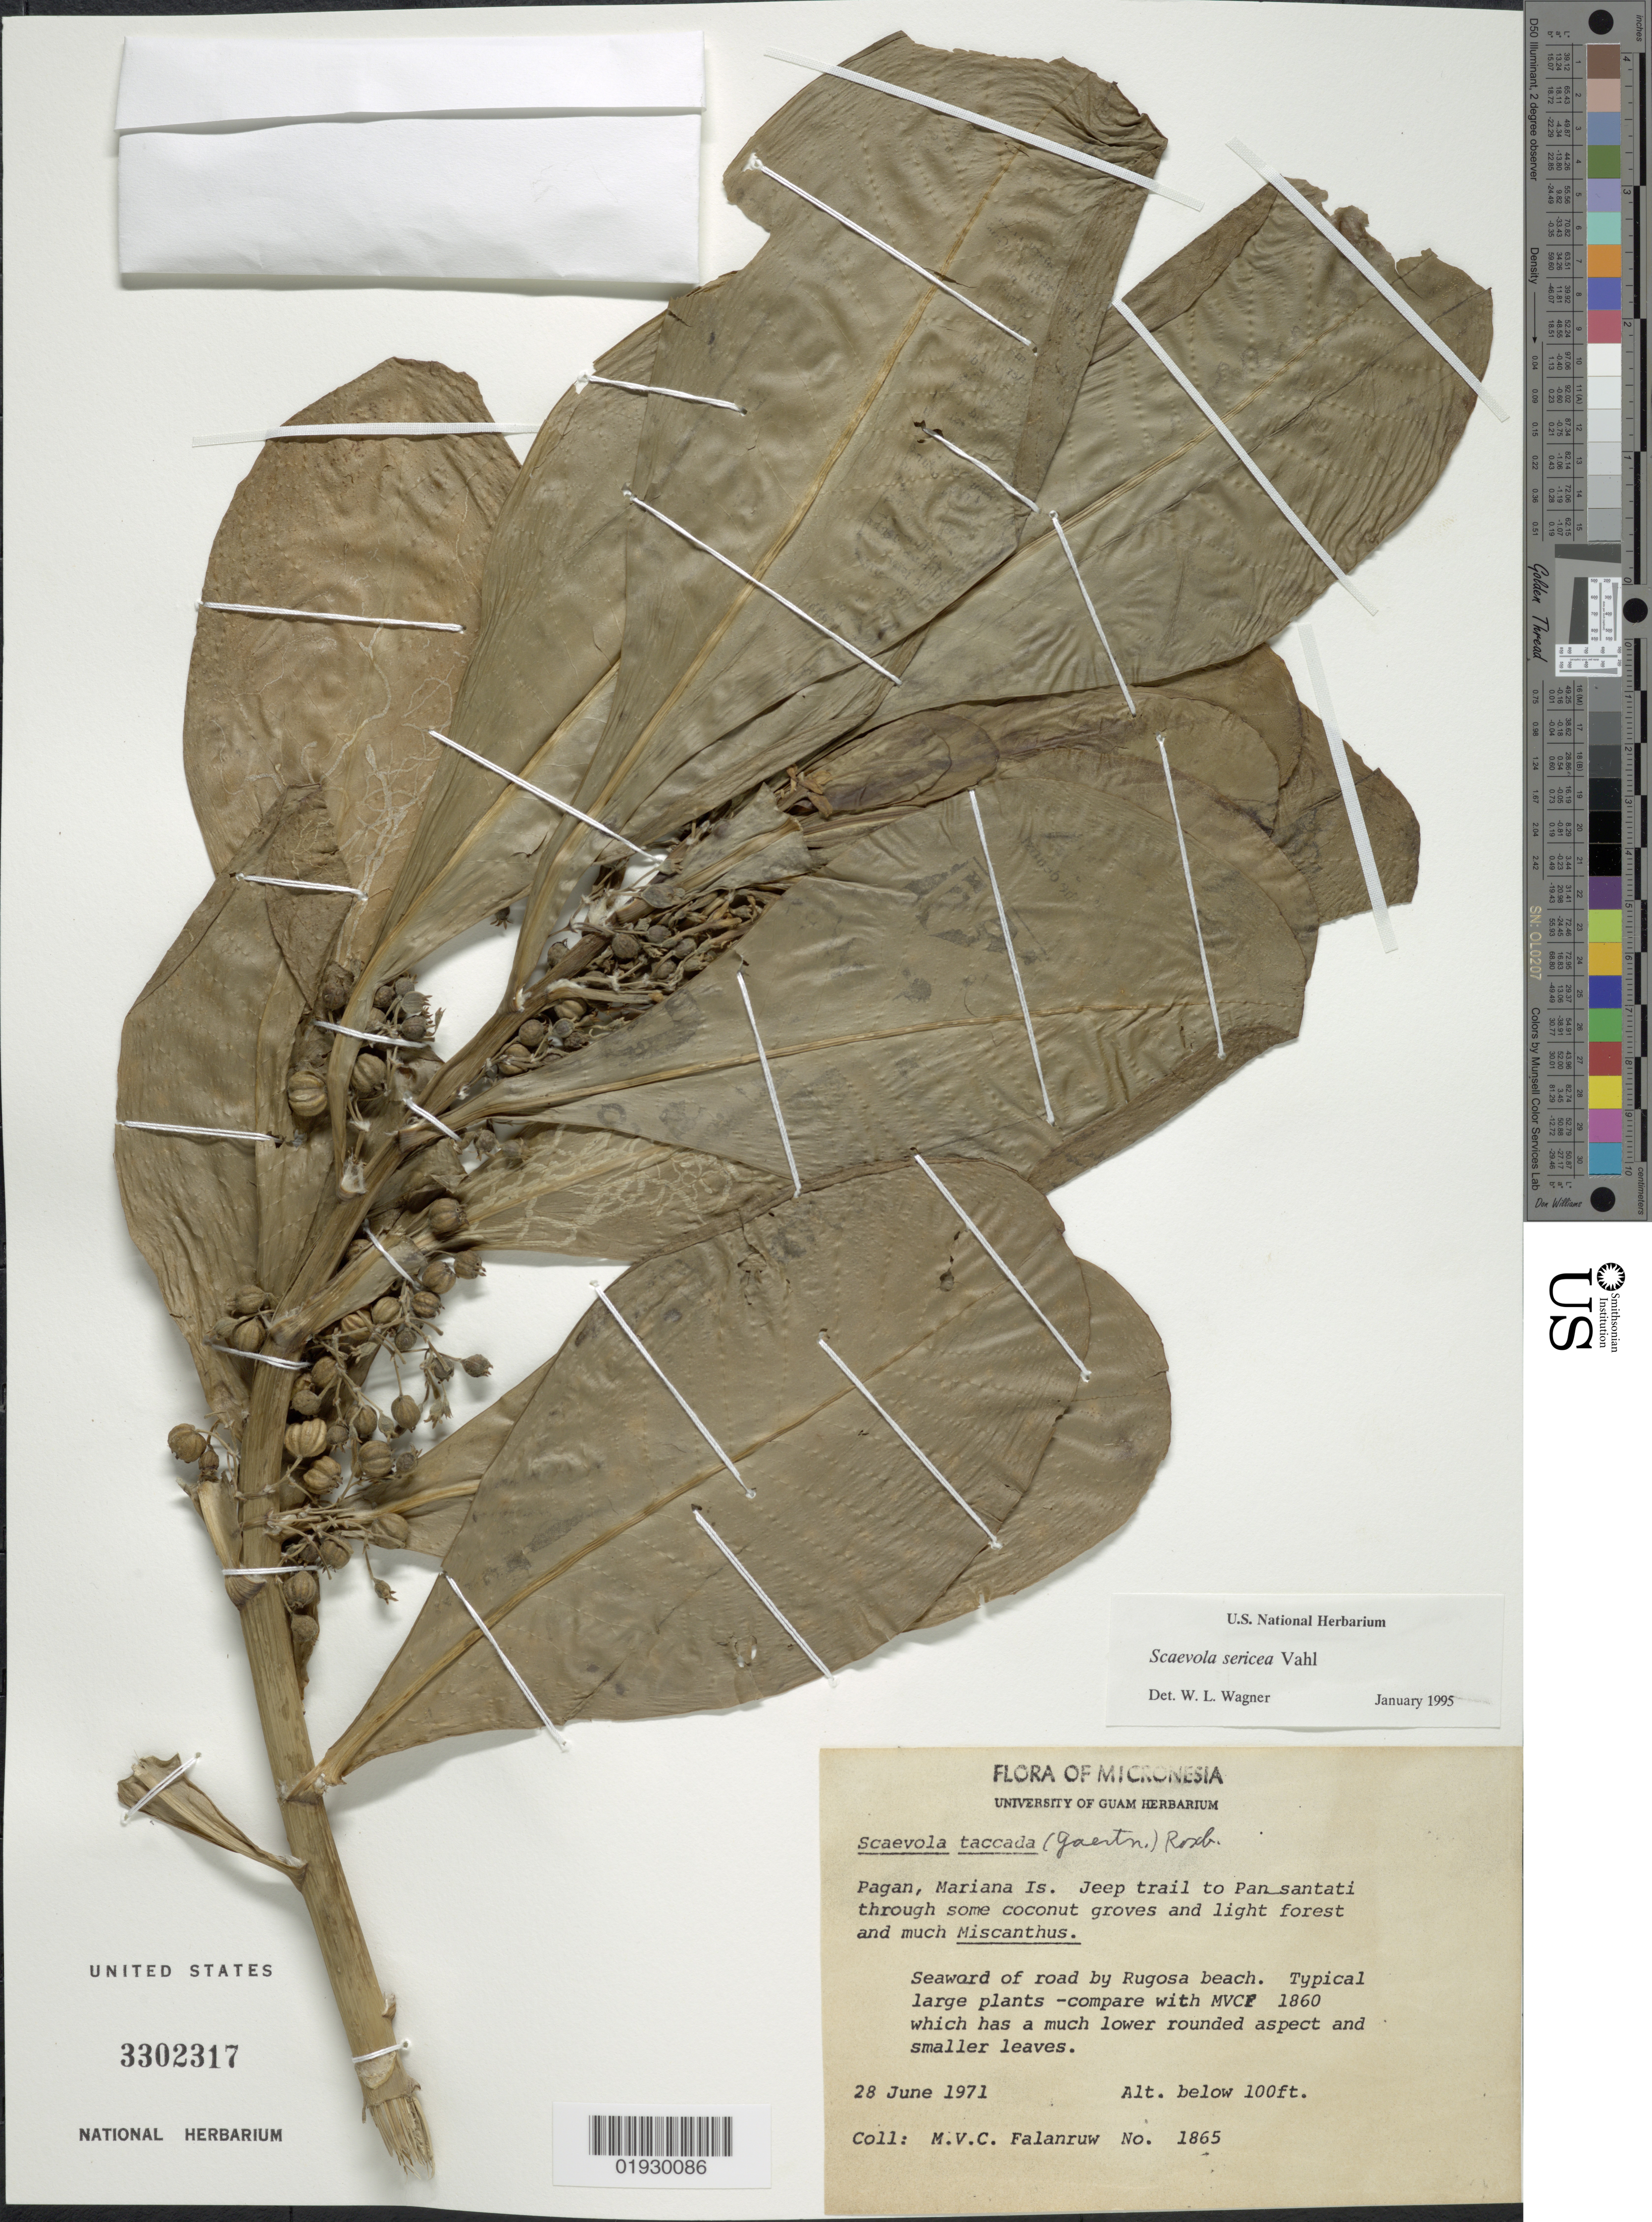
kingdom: Plantae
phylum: Tracheophyta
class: Magnoliopsida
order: Asterales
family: Goodeniaceae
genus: Scaevola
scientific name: Scaevola sericea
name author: Vahl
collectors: M. V. Falanruw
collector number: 1865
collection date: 1971-06-28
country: Northern Mariana Islands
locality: Micronesia, Pagan, Mariana Is. Jeep trail to Pan santati.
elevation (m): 30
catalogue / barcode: US 3302317